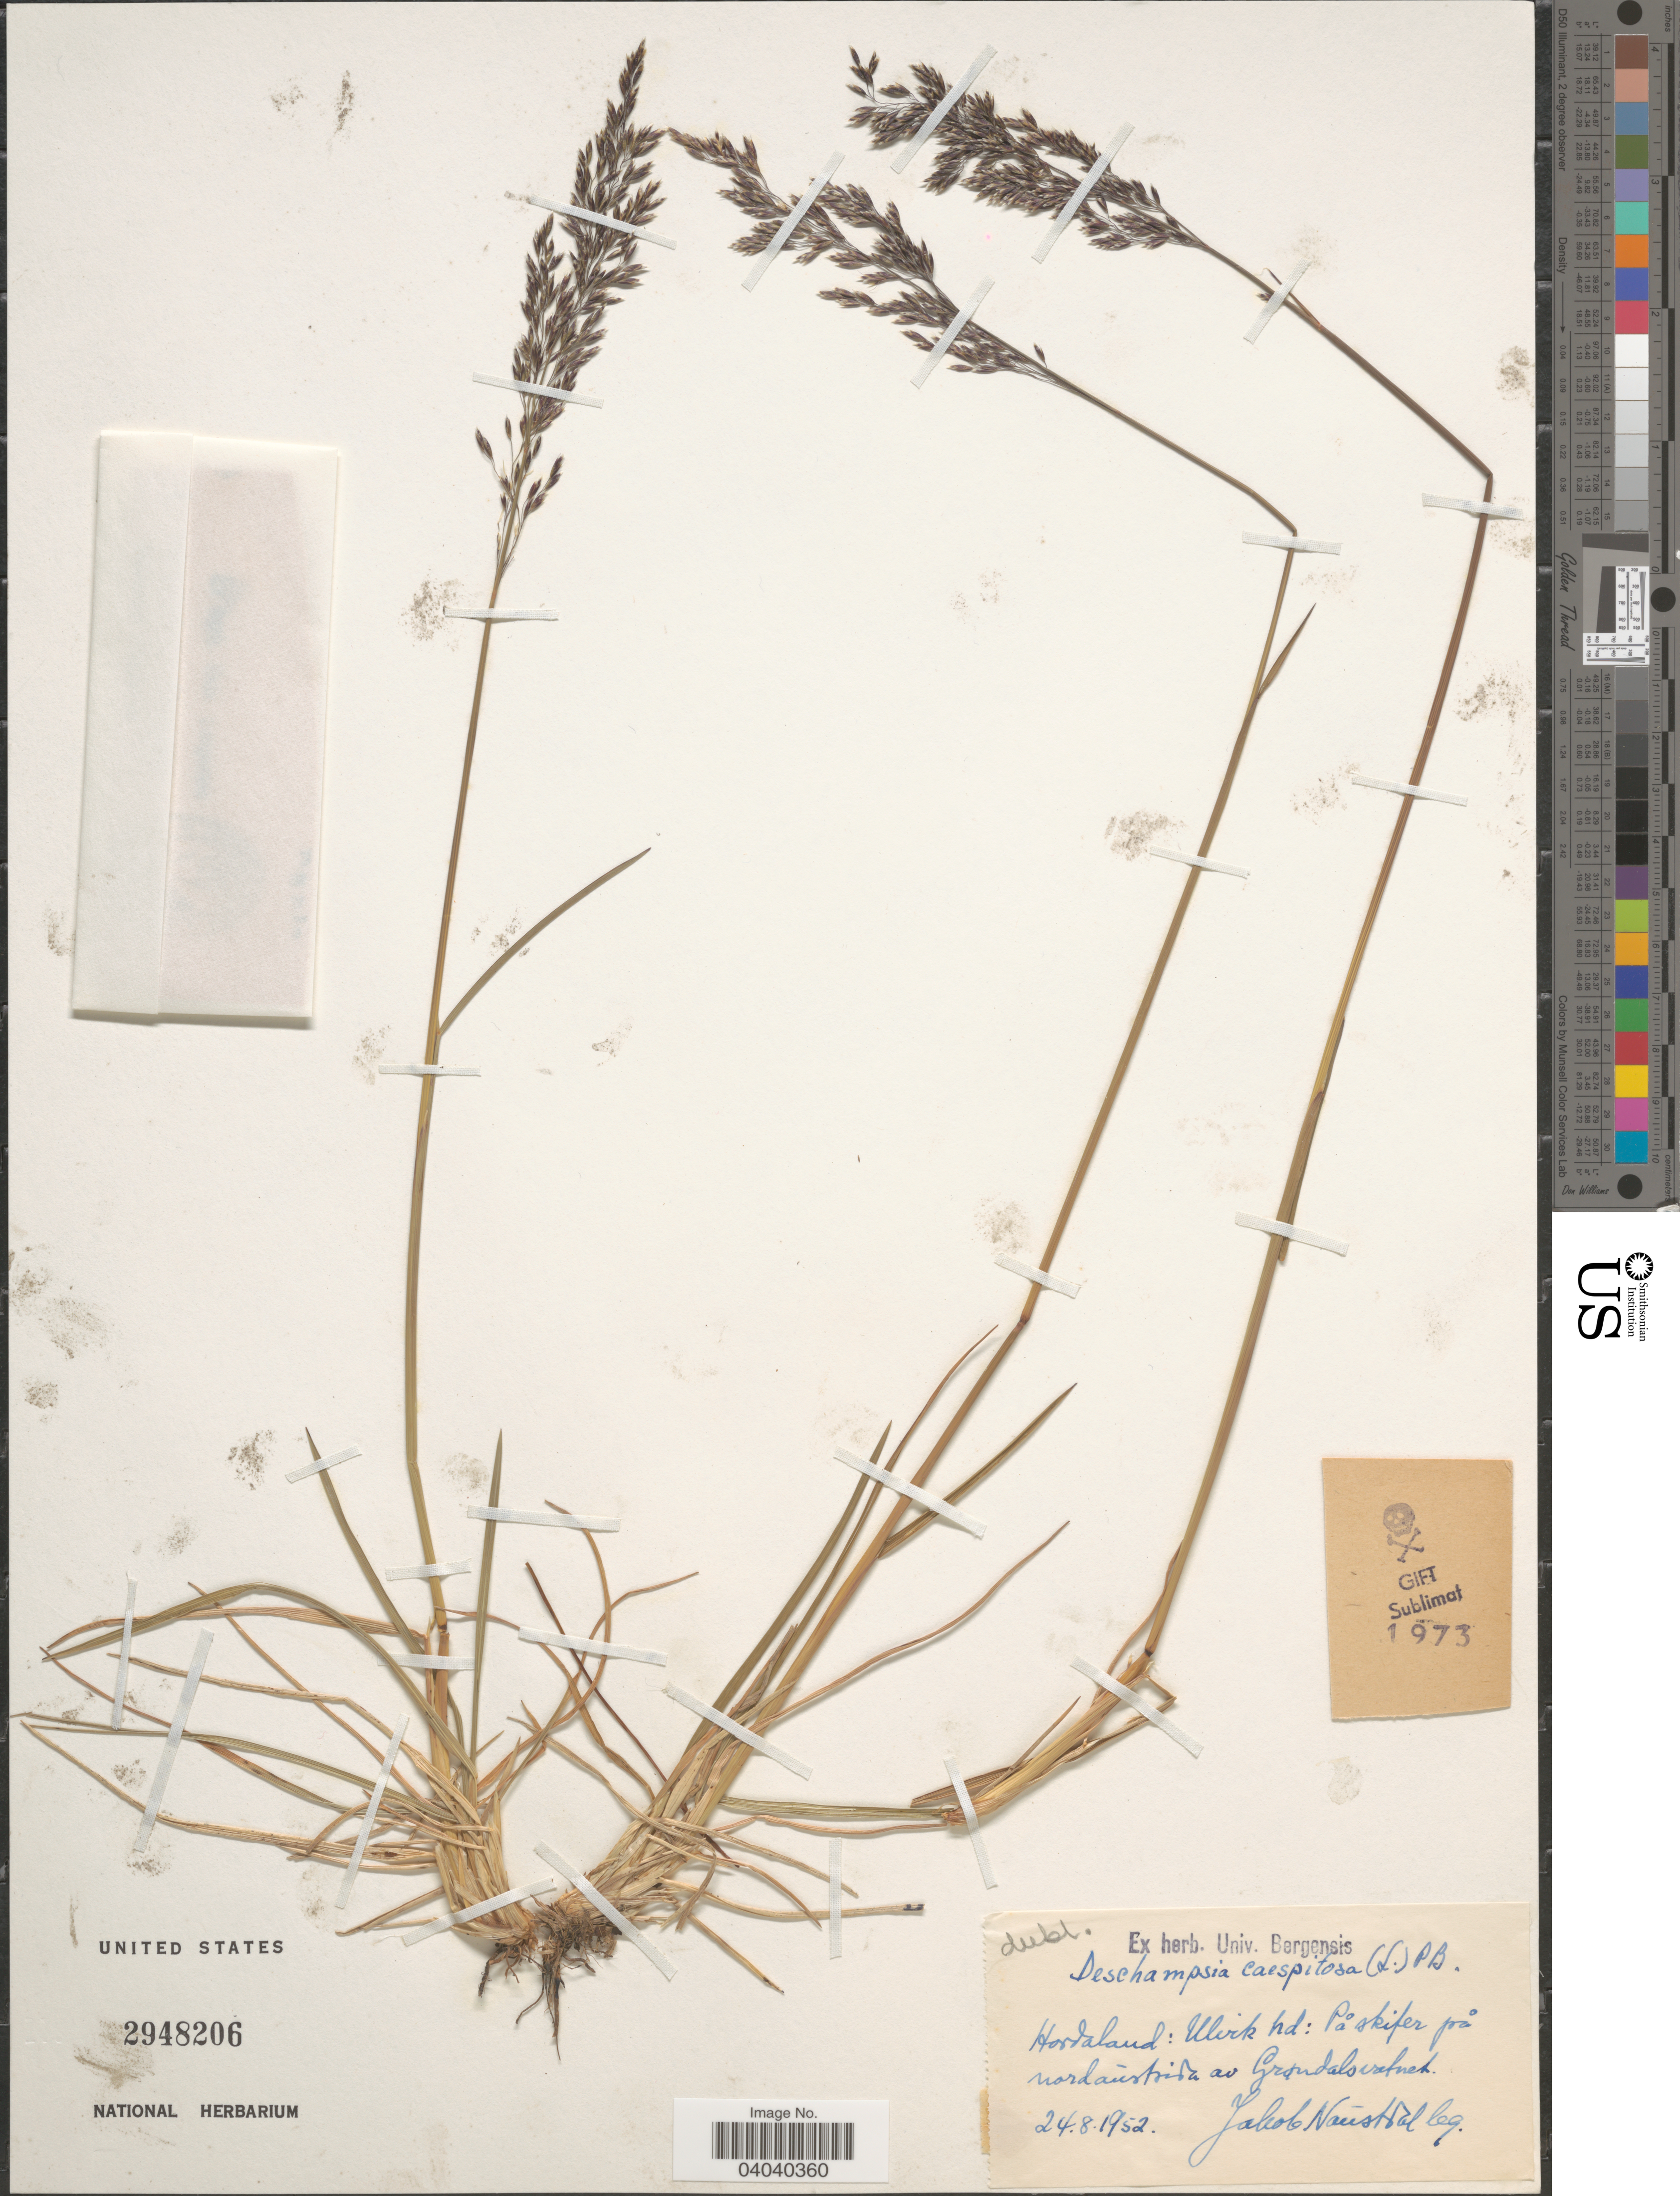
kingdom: Plantae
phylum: Tracheophyta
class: Liliopsida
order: Poales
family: Poaceae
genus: Deschampsia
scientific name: Deschampsia cespitosa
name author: (L.) P. Beauv.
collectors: J. Naustdal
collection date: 1952-08-24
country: Norway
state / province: Hordaland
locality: Ulirk Isd: Påskifer på nordaustrida au Grondalsvatnet.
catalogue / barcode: US 2948206